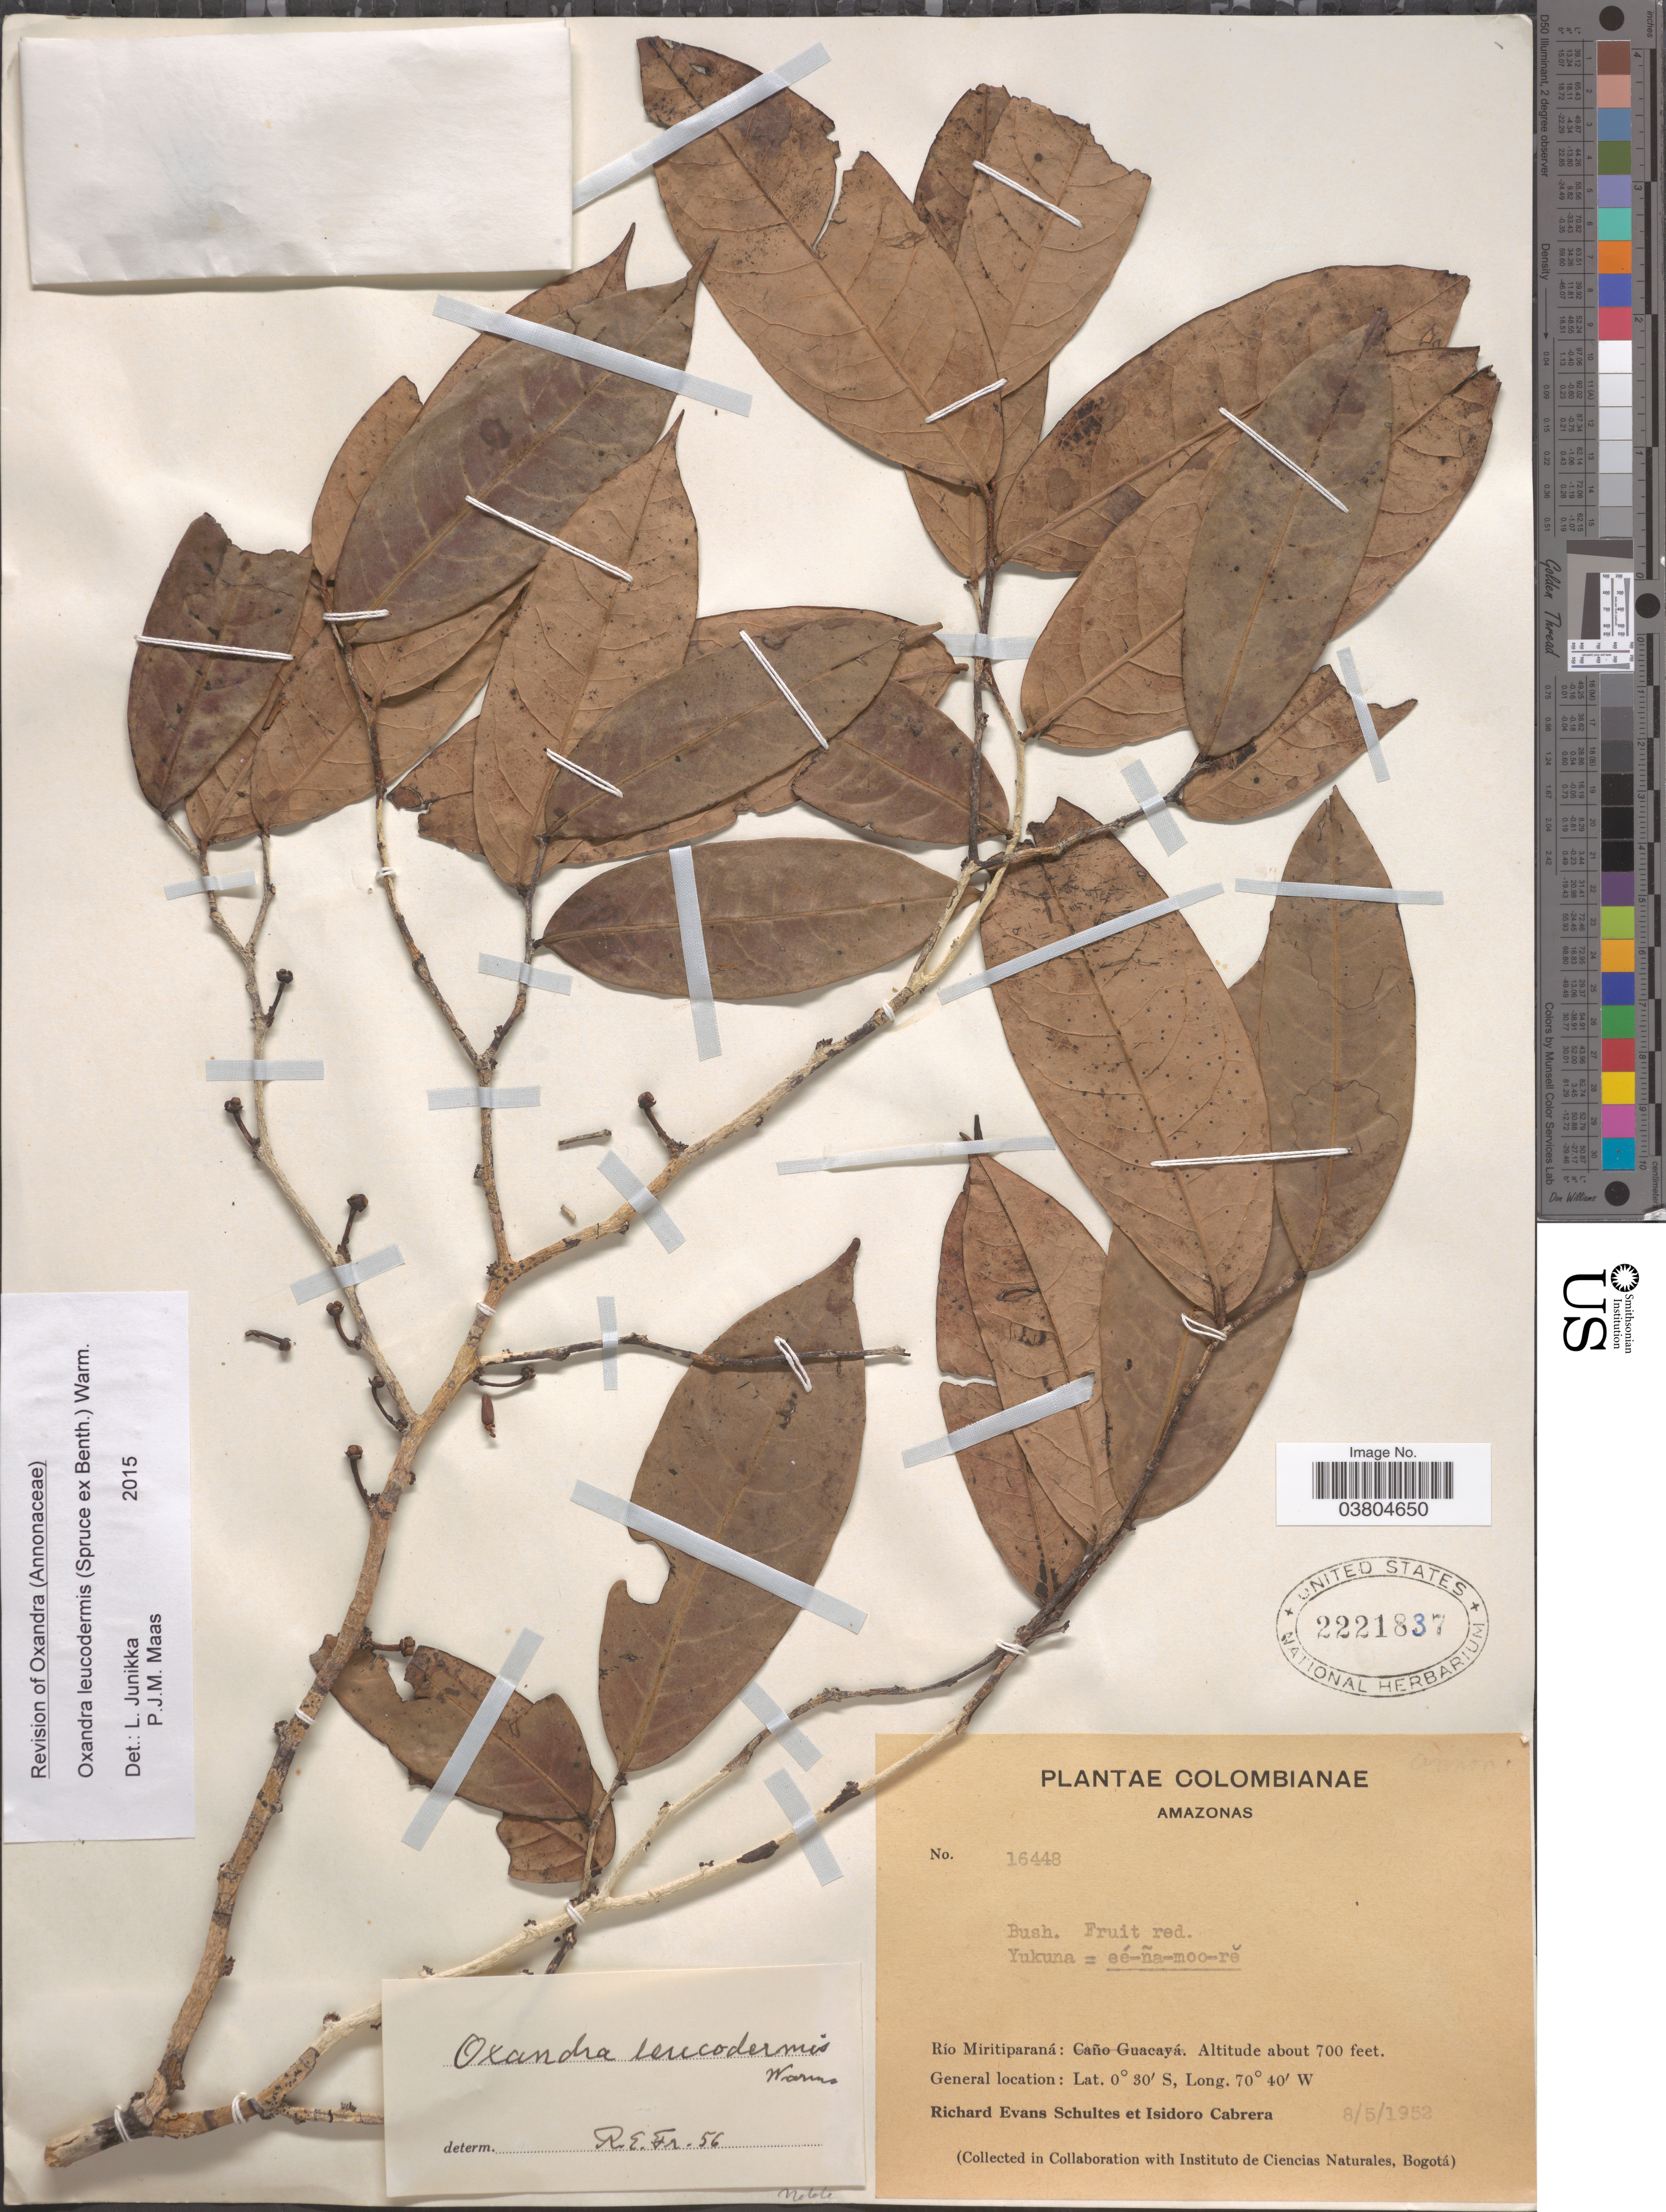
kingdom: Plantae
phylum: Tracheophyta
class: Magnoliopsida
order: Magnoliales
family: Annonaceae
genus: Oxandra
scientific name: Oxandra leucodermis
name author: Warm.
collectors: R. E. Schultes & I. Cabrera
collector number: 16448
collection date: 1952-05-08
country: Colombia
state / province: Amazônas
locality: Río Miritiparaná.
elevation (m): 213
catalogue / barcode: US 2221837